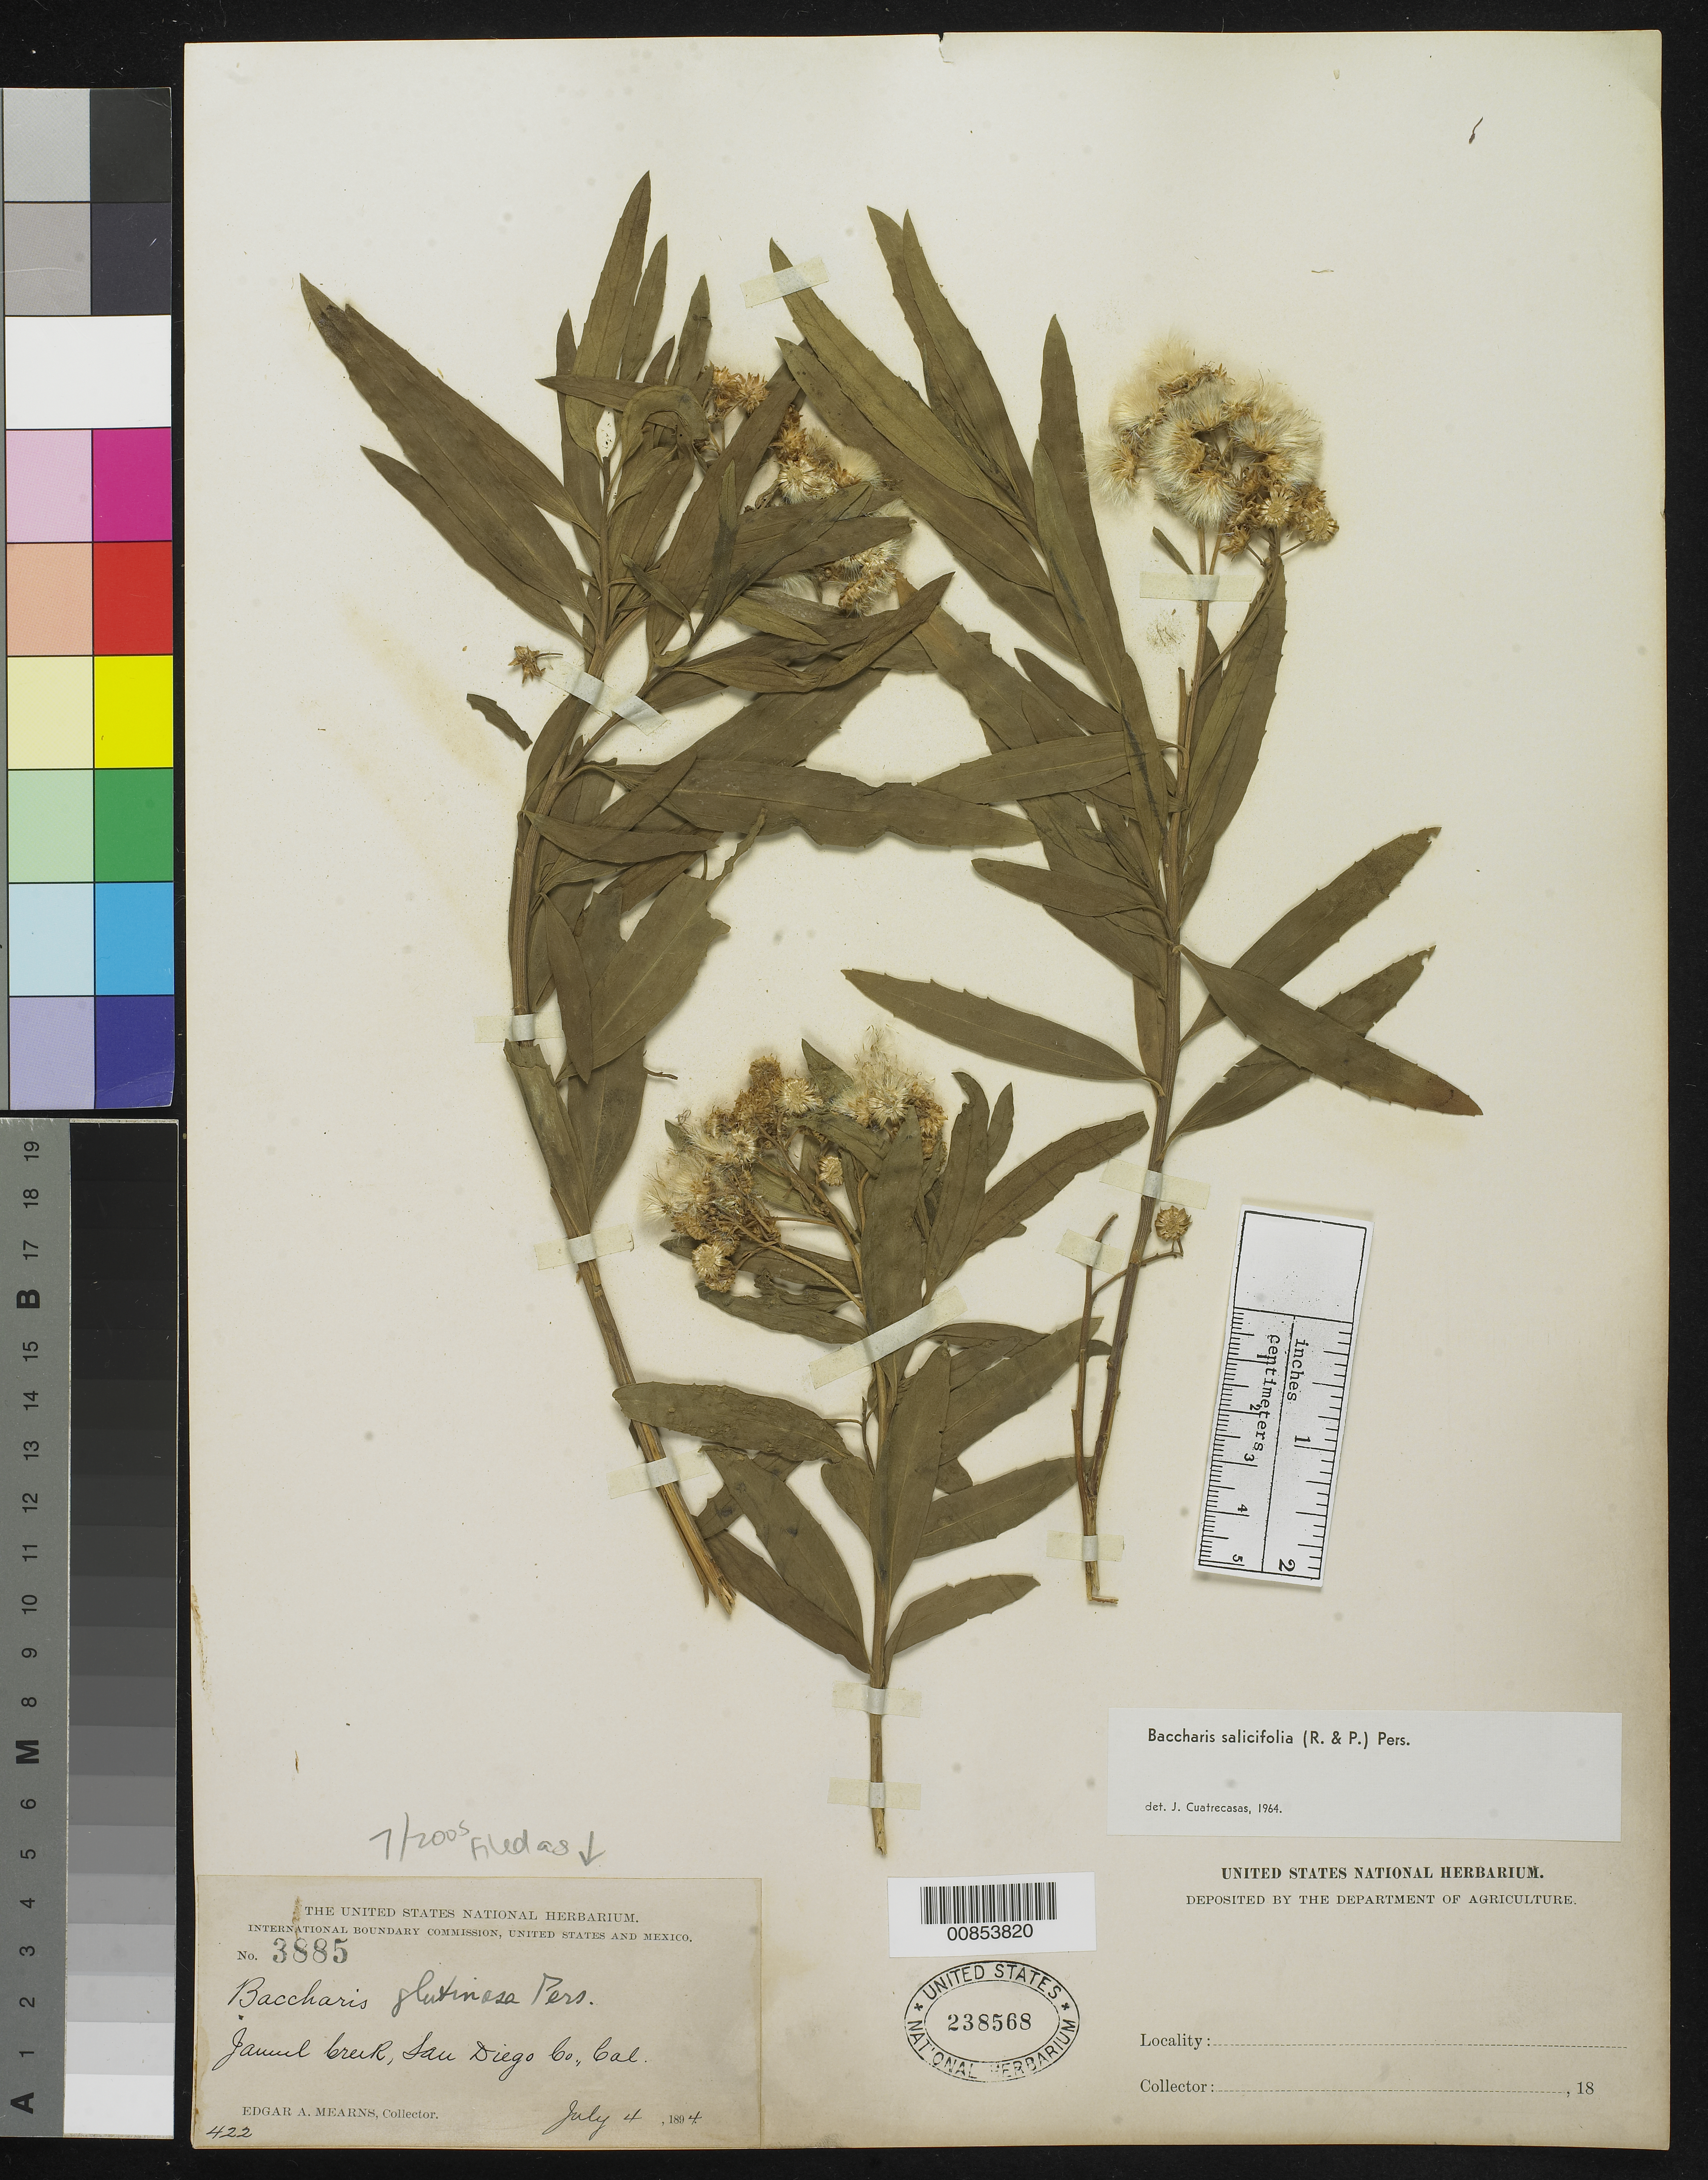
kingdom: Plantae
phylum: Tracheophyta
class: Magnoliopsida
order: Asterales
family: Asteraceae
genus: Baccharis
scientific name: Baccharis glutinosa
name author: Pers.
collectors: E. A. Mearns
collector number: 3885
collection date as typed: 04 Jul 1894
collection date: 1894-07-04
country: United States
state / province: California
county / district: San Diego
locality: Jamul Creek, San Diego County, California.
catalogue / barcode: US 238568